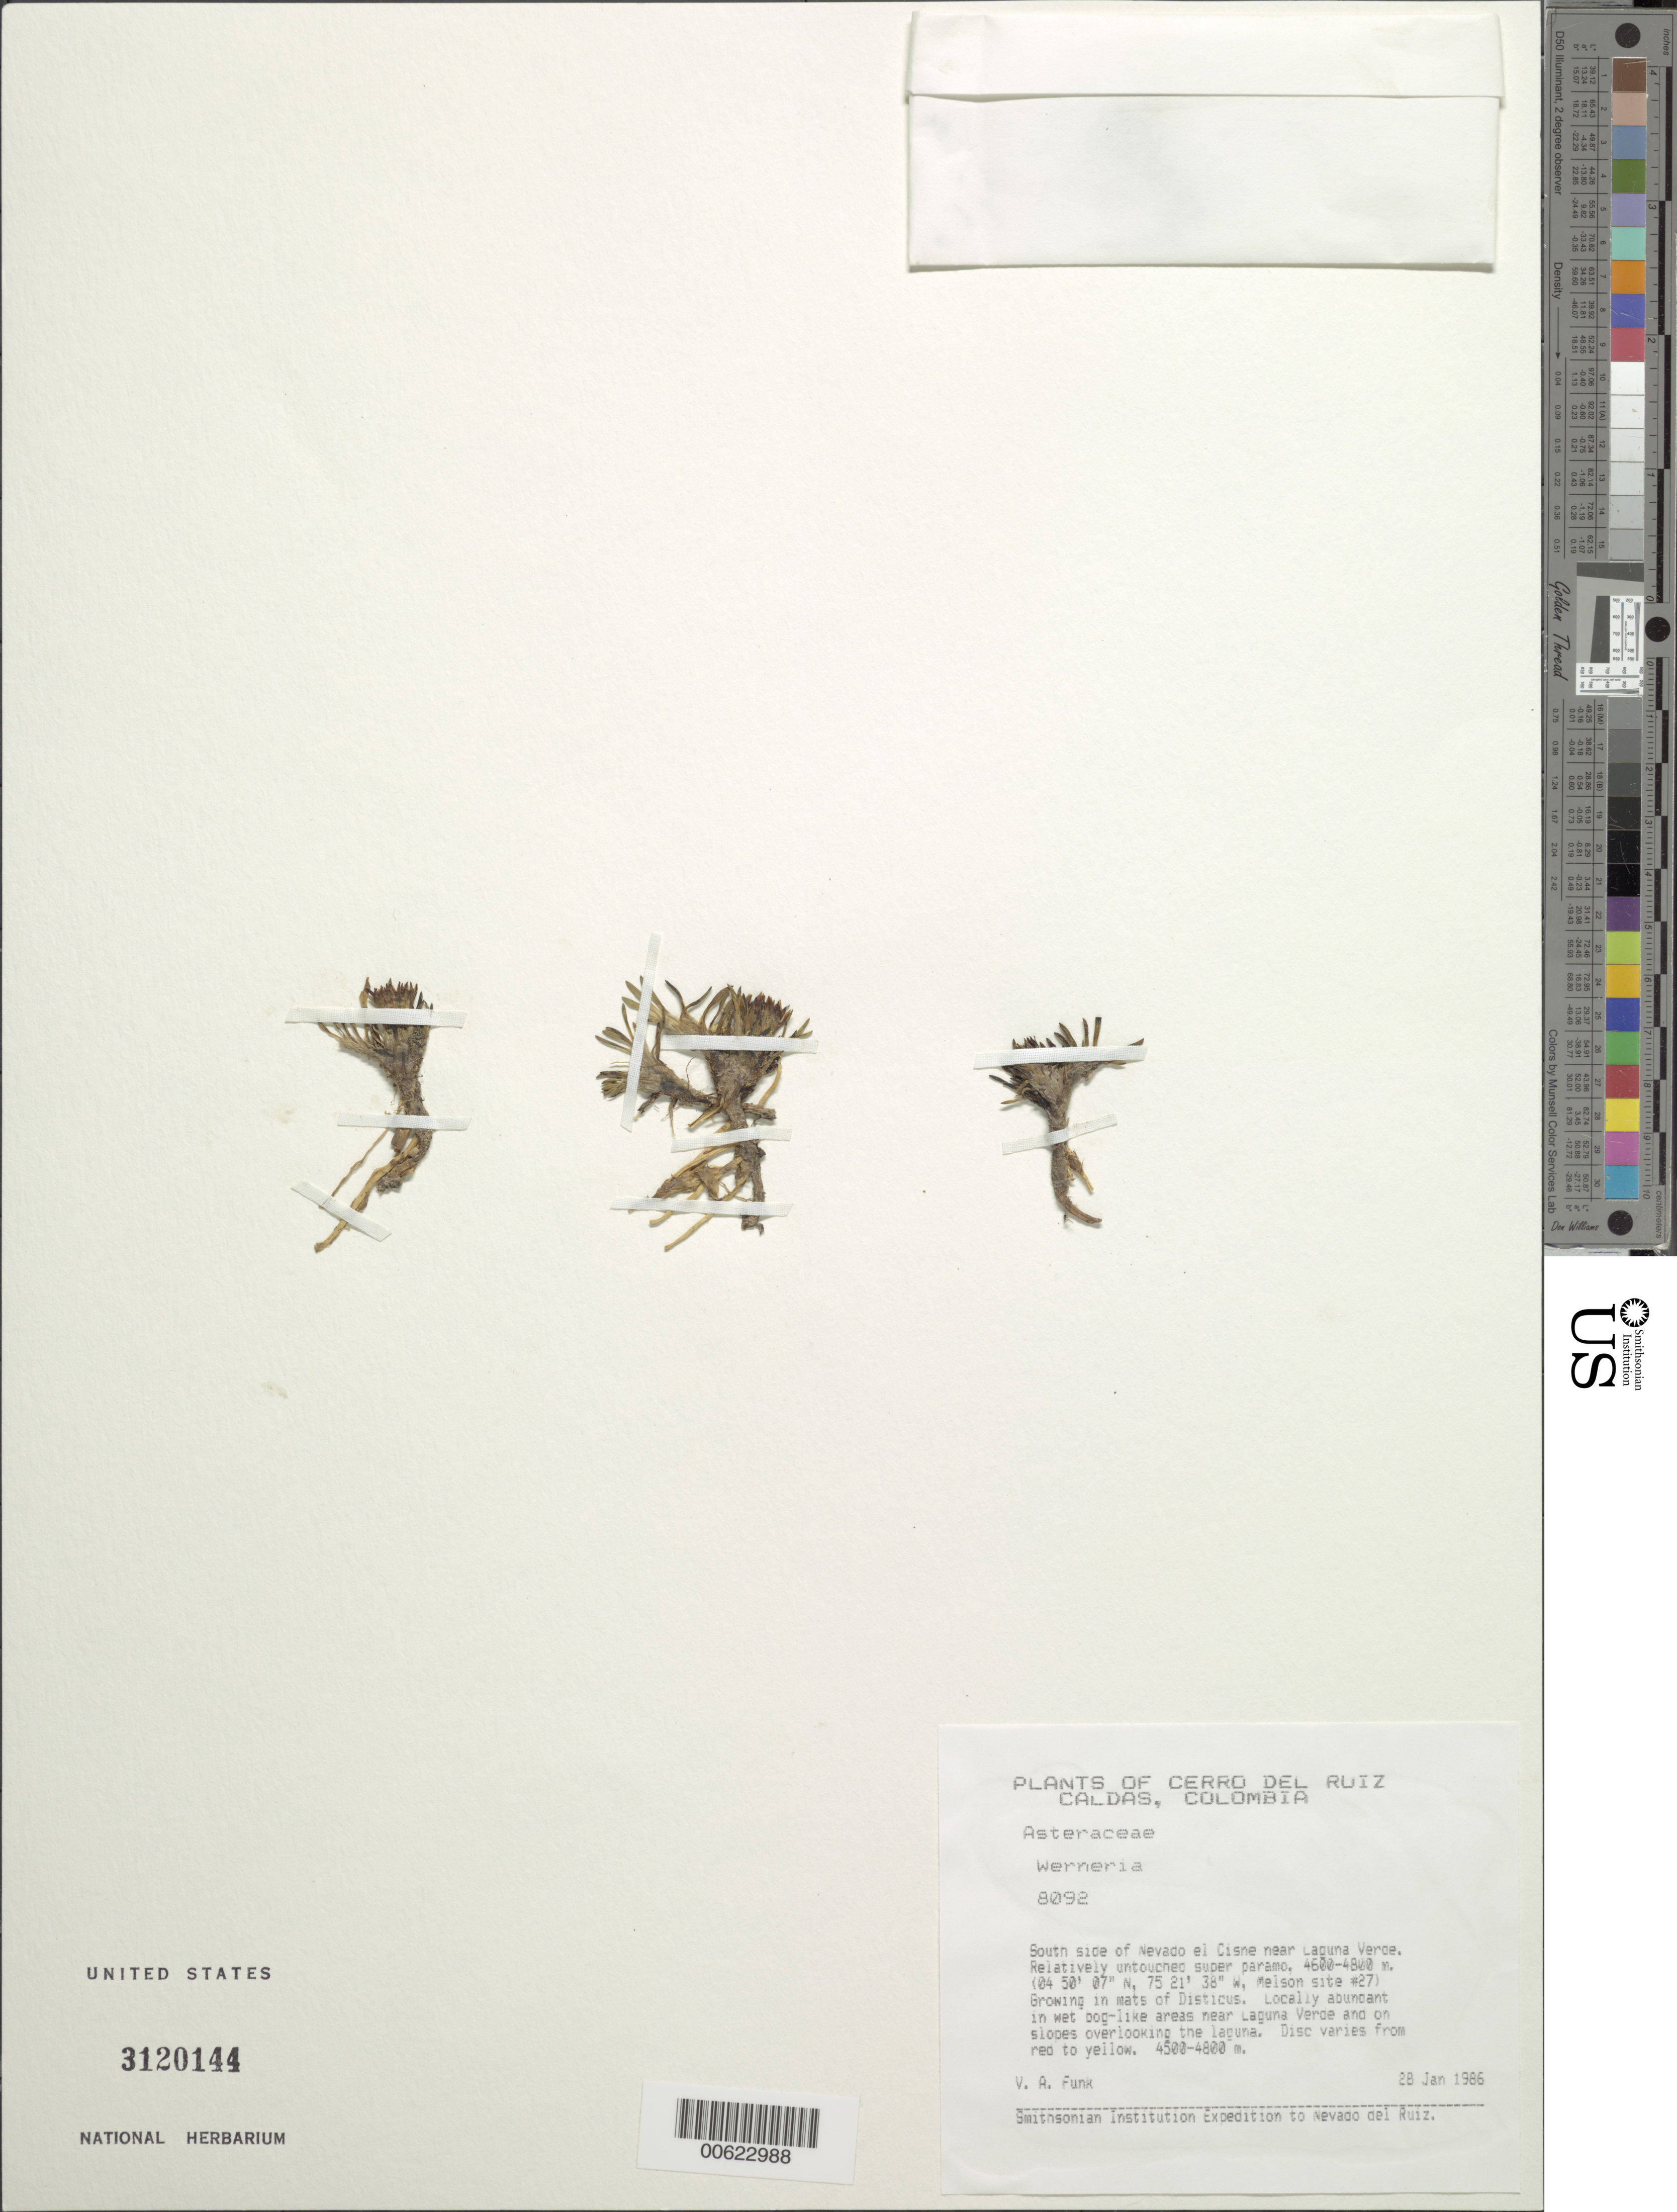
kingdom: Plantae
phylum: Tracheophyta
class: Magnoliopsida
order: Asterales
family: Asteraceae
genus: Werneria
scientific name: Werneria pygmaea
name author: Gillies ex Hook. & Arn.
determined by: Calvo, Joel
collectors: V. Funk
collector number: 8092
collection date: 1986-01-28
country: Colombia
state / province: Caldas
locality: SW side of Nevado del Ruiz.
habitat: Relatively untouched super paramo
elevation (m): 4500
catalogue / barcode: US 3120144